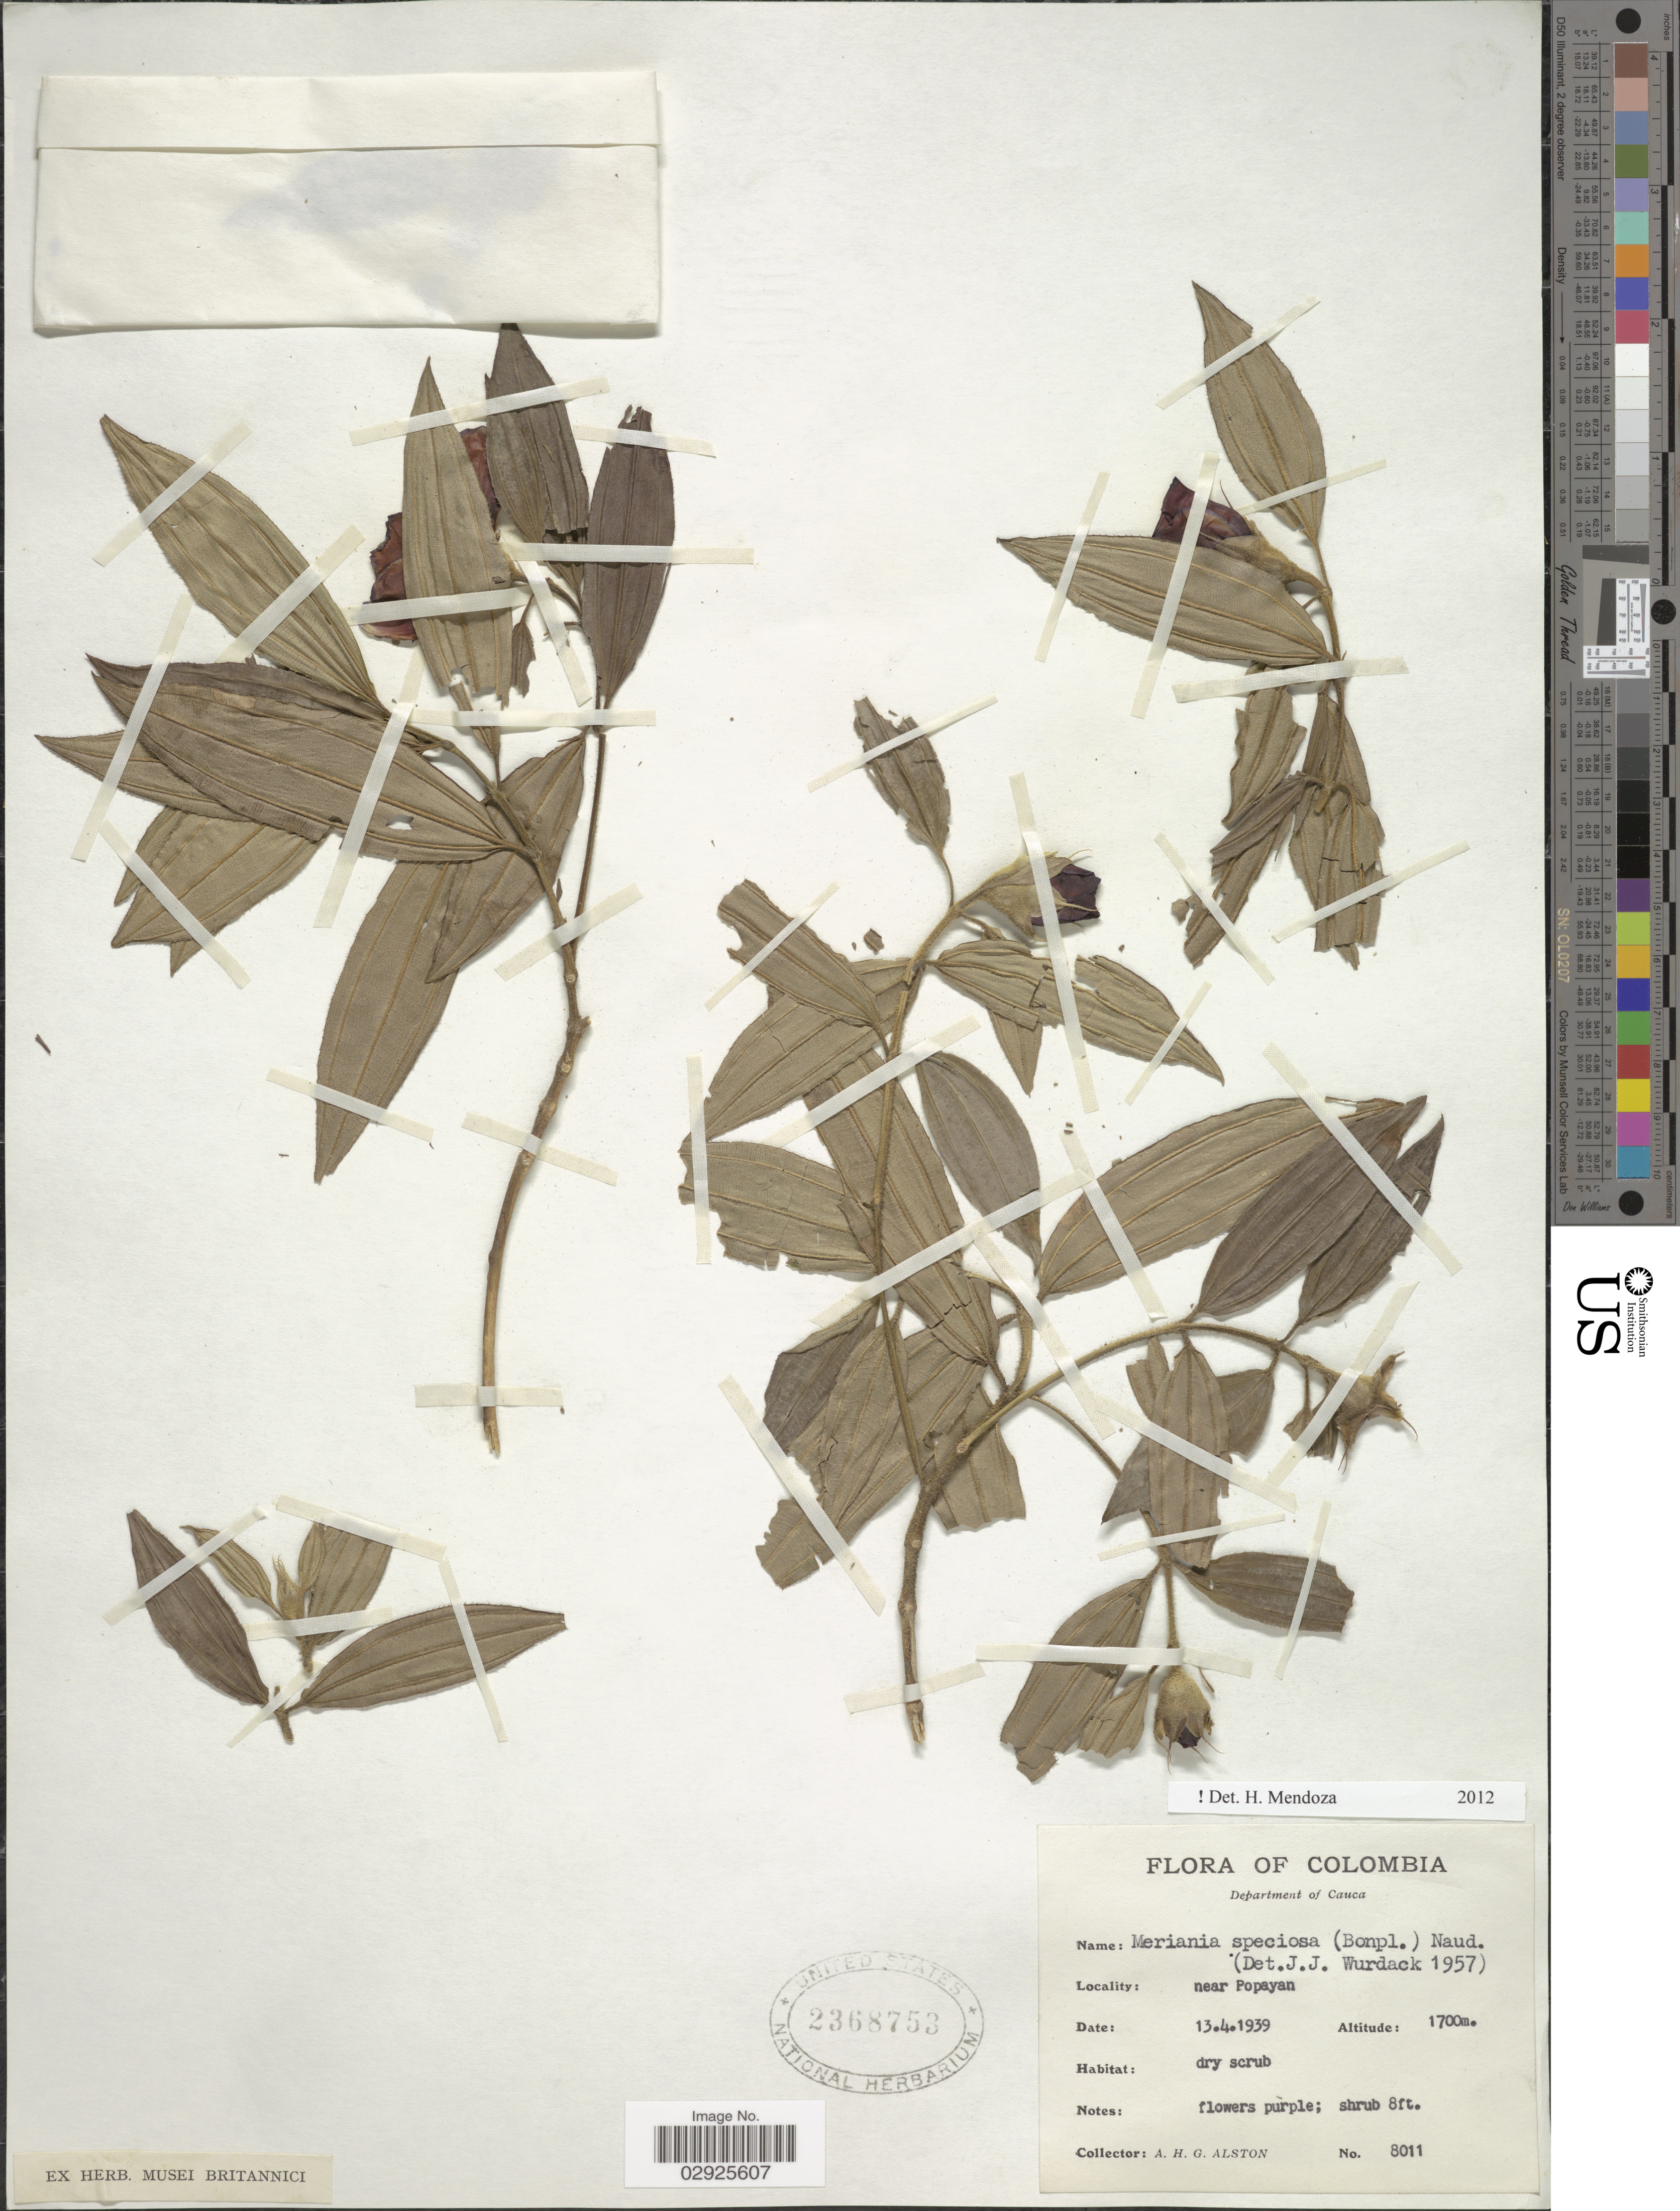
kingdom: Plantae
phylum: Tracheophyta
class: Magnoliopsida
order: Myrtales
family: Melastomataceae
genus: Meriania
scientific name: Meriania speciosa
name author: (Bonpl.) Naudin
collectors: A. H. Alston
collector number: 8011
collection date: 1939-04-13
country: Colombia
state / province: Cauca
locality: Department of Cauca, near Popayan.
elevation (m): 1700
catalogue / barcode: US 2368753